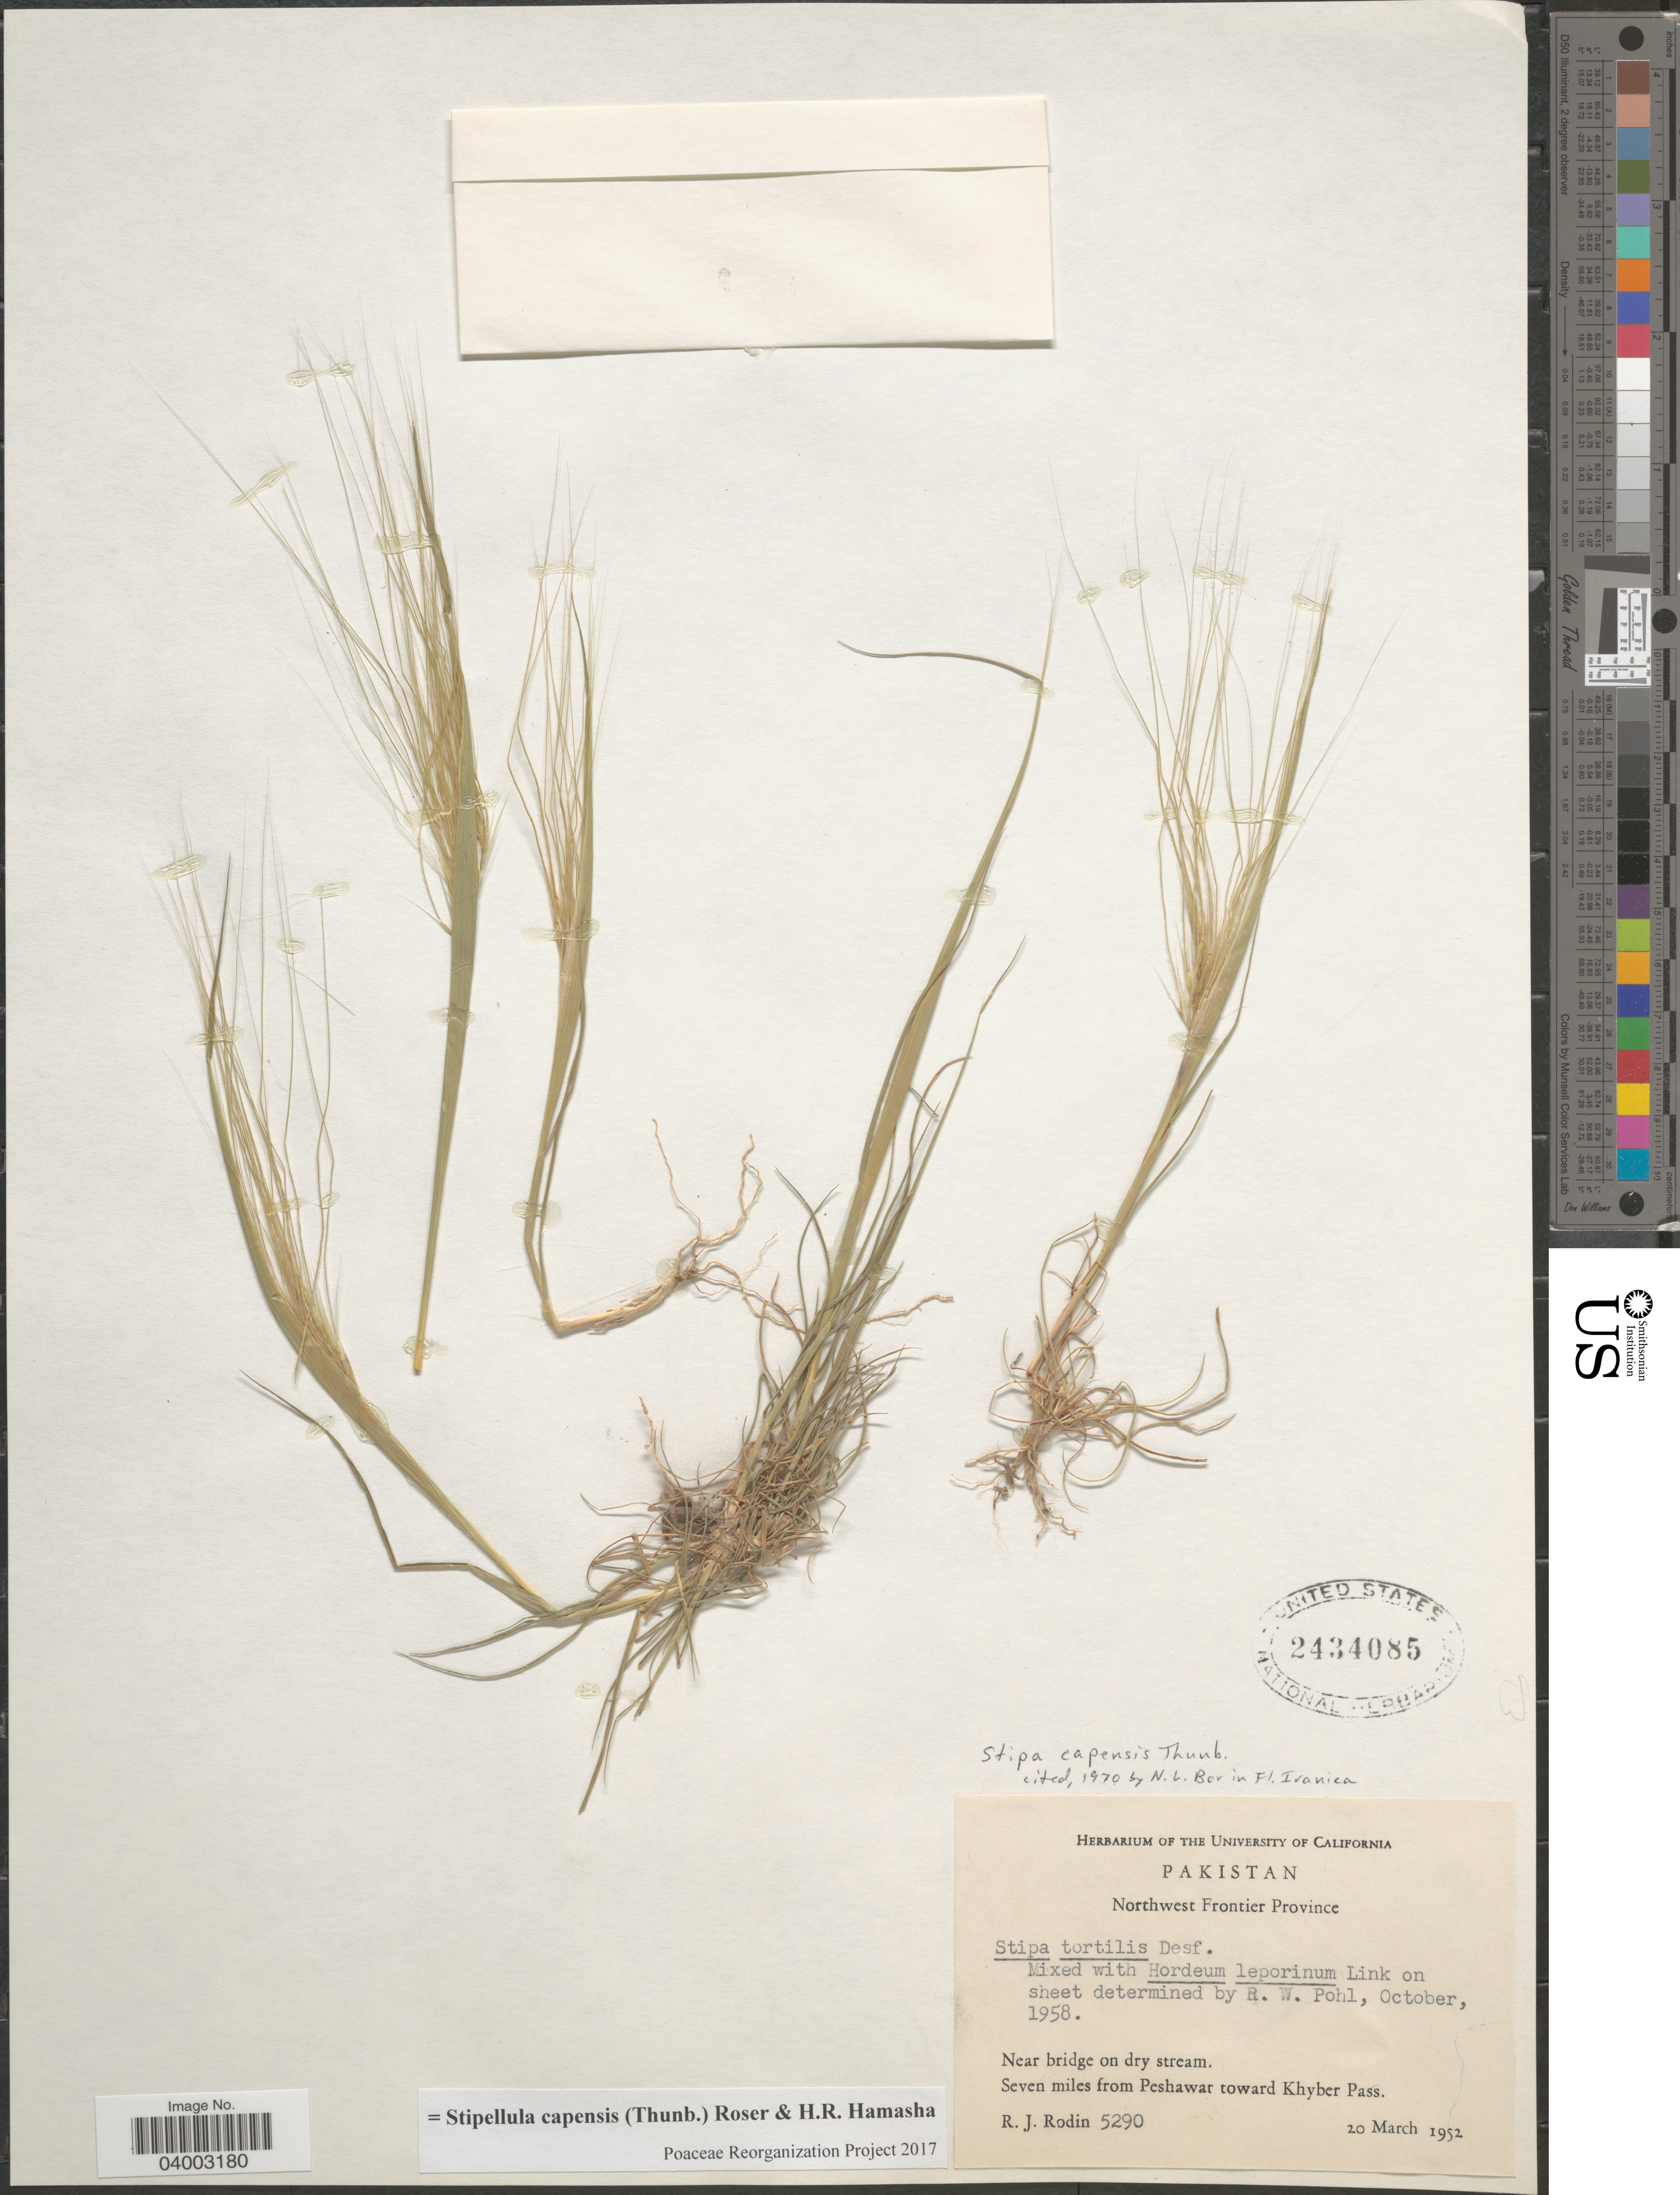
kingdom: Plantae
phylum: Tracheophyta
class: Liliopsida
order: Poales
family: Poaceae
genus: Stipellula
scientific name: Stipellula capensis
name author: (Thunb.) Röser & H. R. Hamasha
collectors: R. J. Rodin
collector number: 5290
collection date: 1952-03-20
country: Pakistan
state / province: Khyber Pakhtunkhwa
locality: Northwest Frontier Province. Near bridge on dry stream. Seven miles from Peshwar toward Khyber Pass.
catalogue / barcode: US 2434085